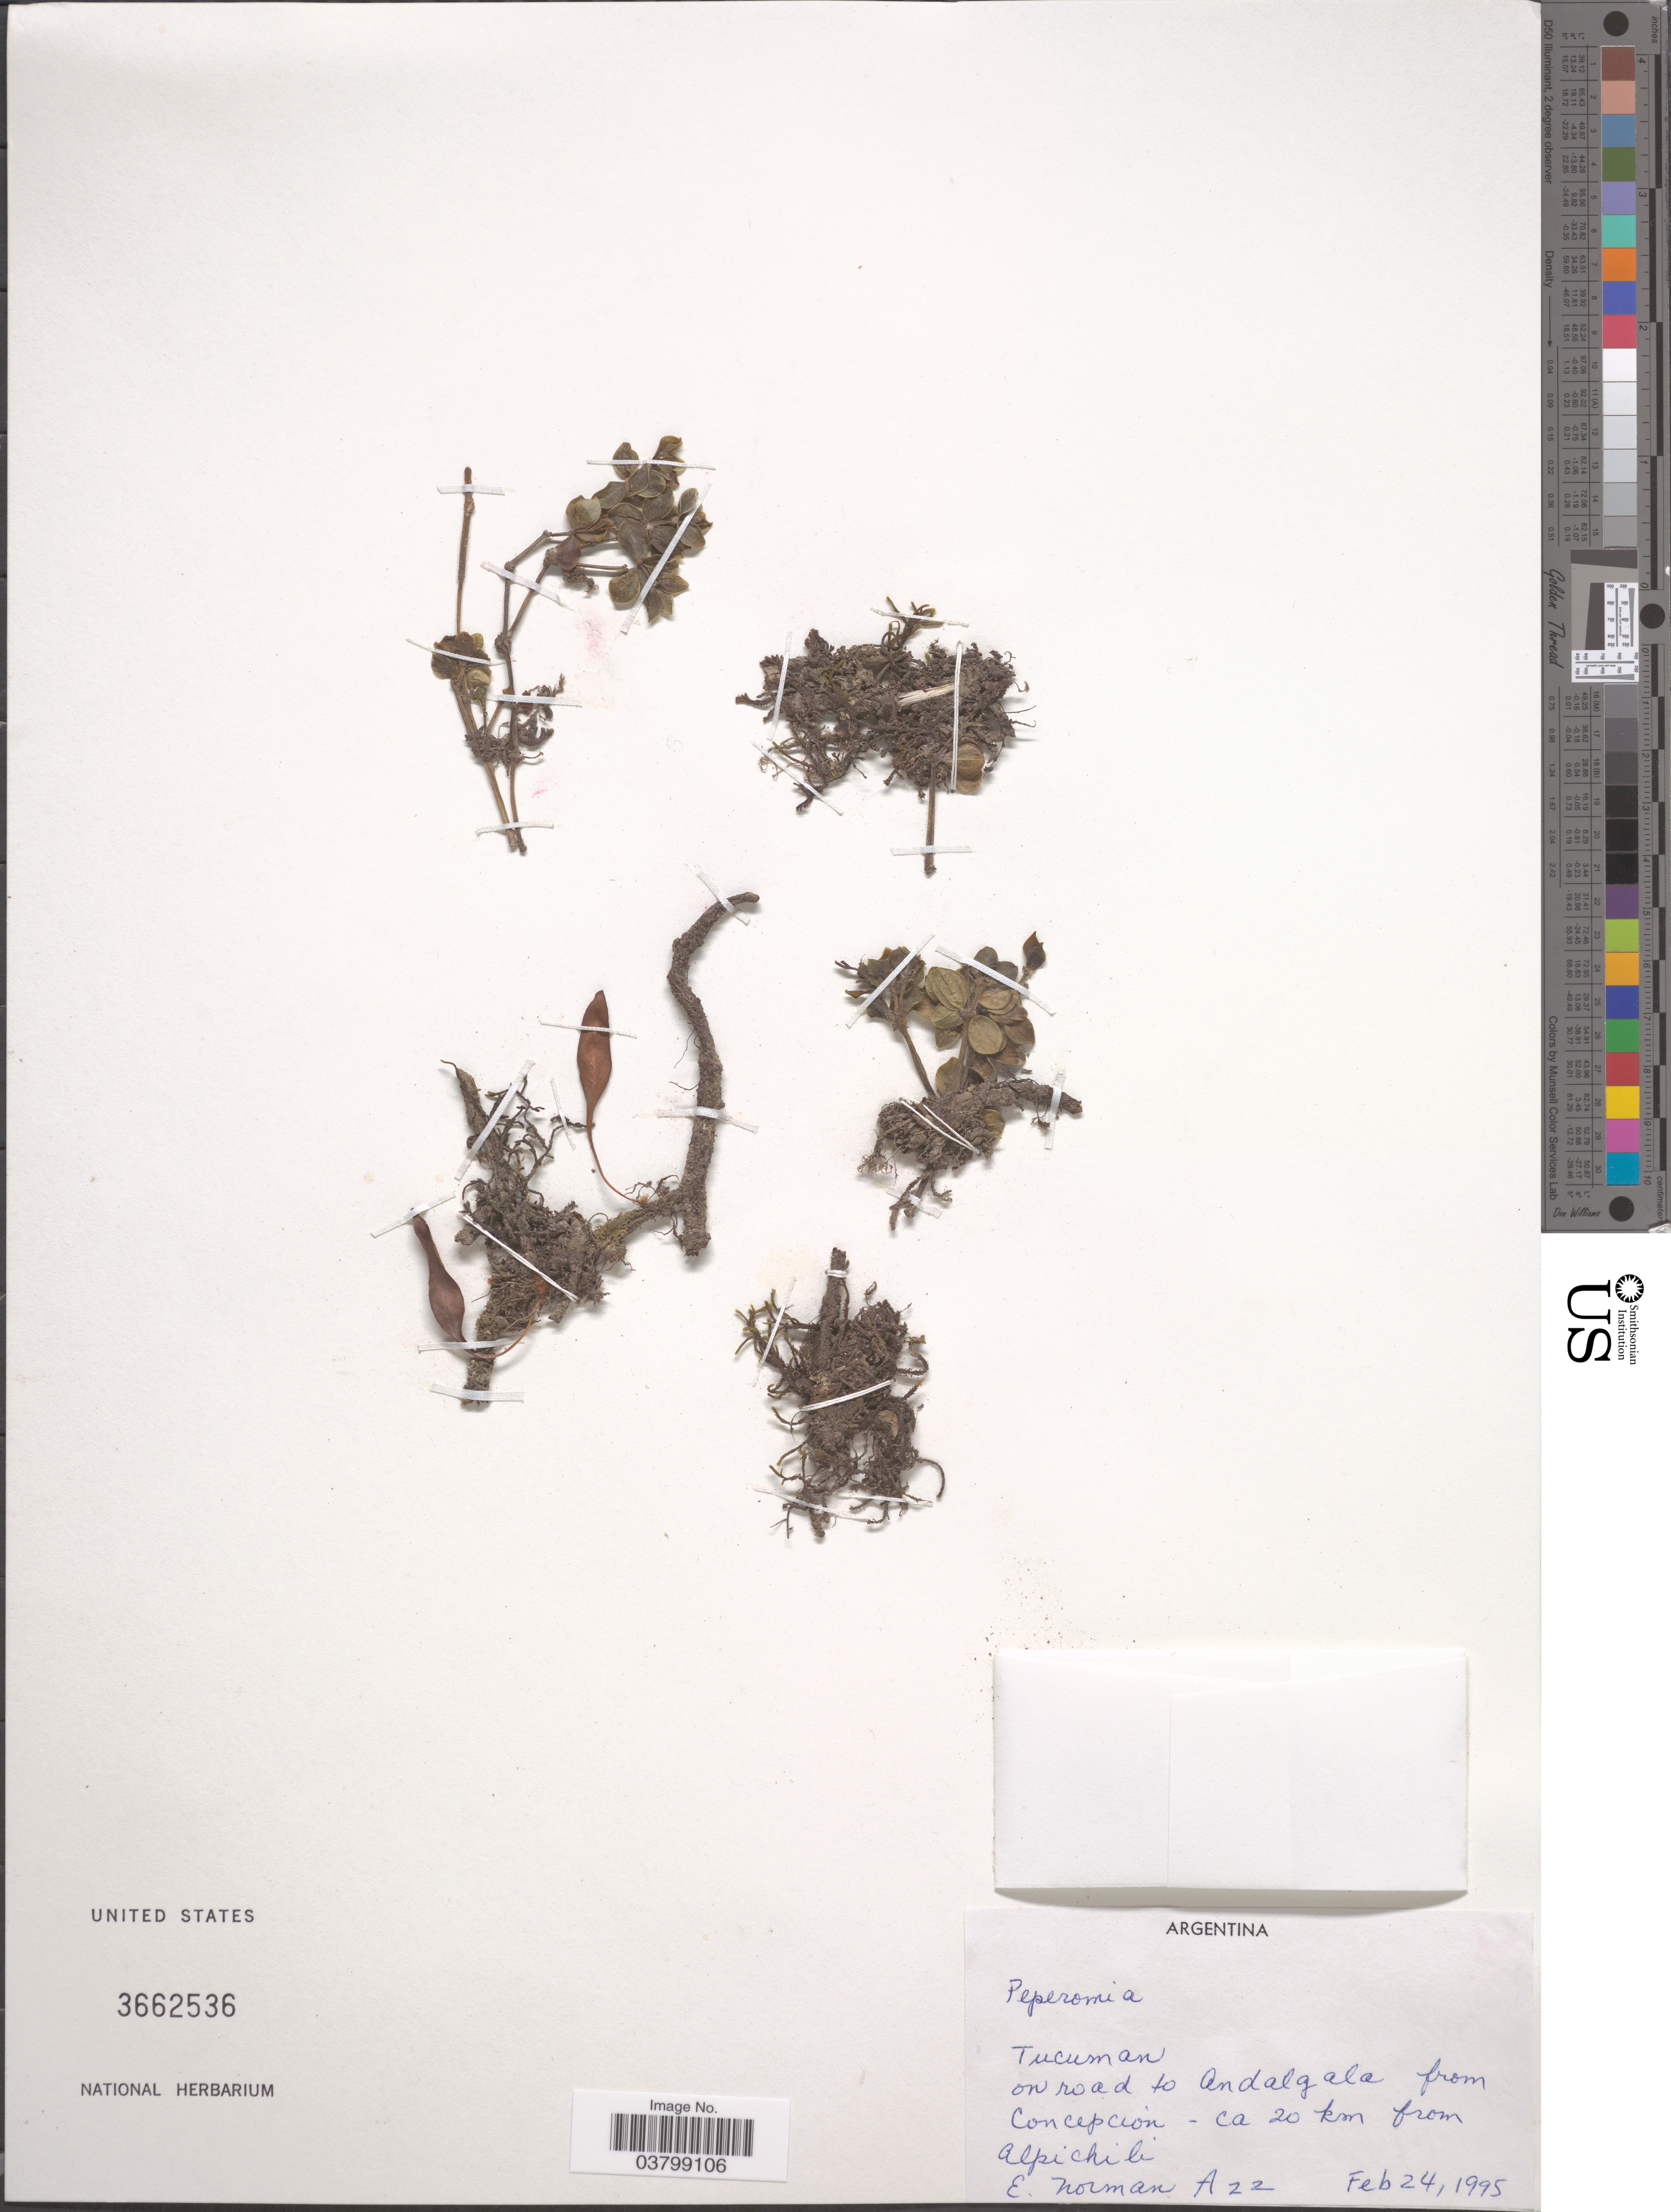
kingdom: Plantae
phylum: Tracheophyta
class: Magnoliopsida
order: Piperales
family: Piperaceae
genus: Peperomia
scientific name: Peperomia sp.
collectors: E. Norman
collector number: A22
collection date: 1995-02-24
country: Argentina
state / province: Tucuman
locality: On road to Andalgala from Concepcion - ca 20 km from Alpichili.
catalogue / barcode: US 3662536